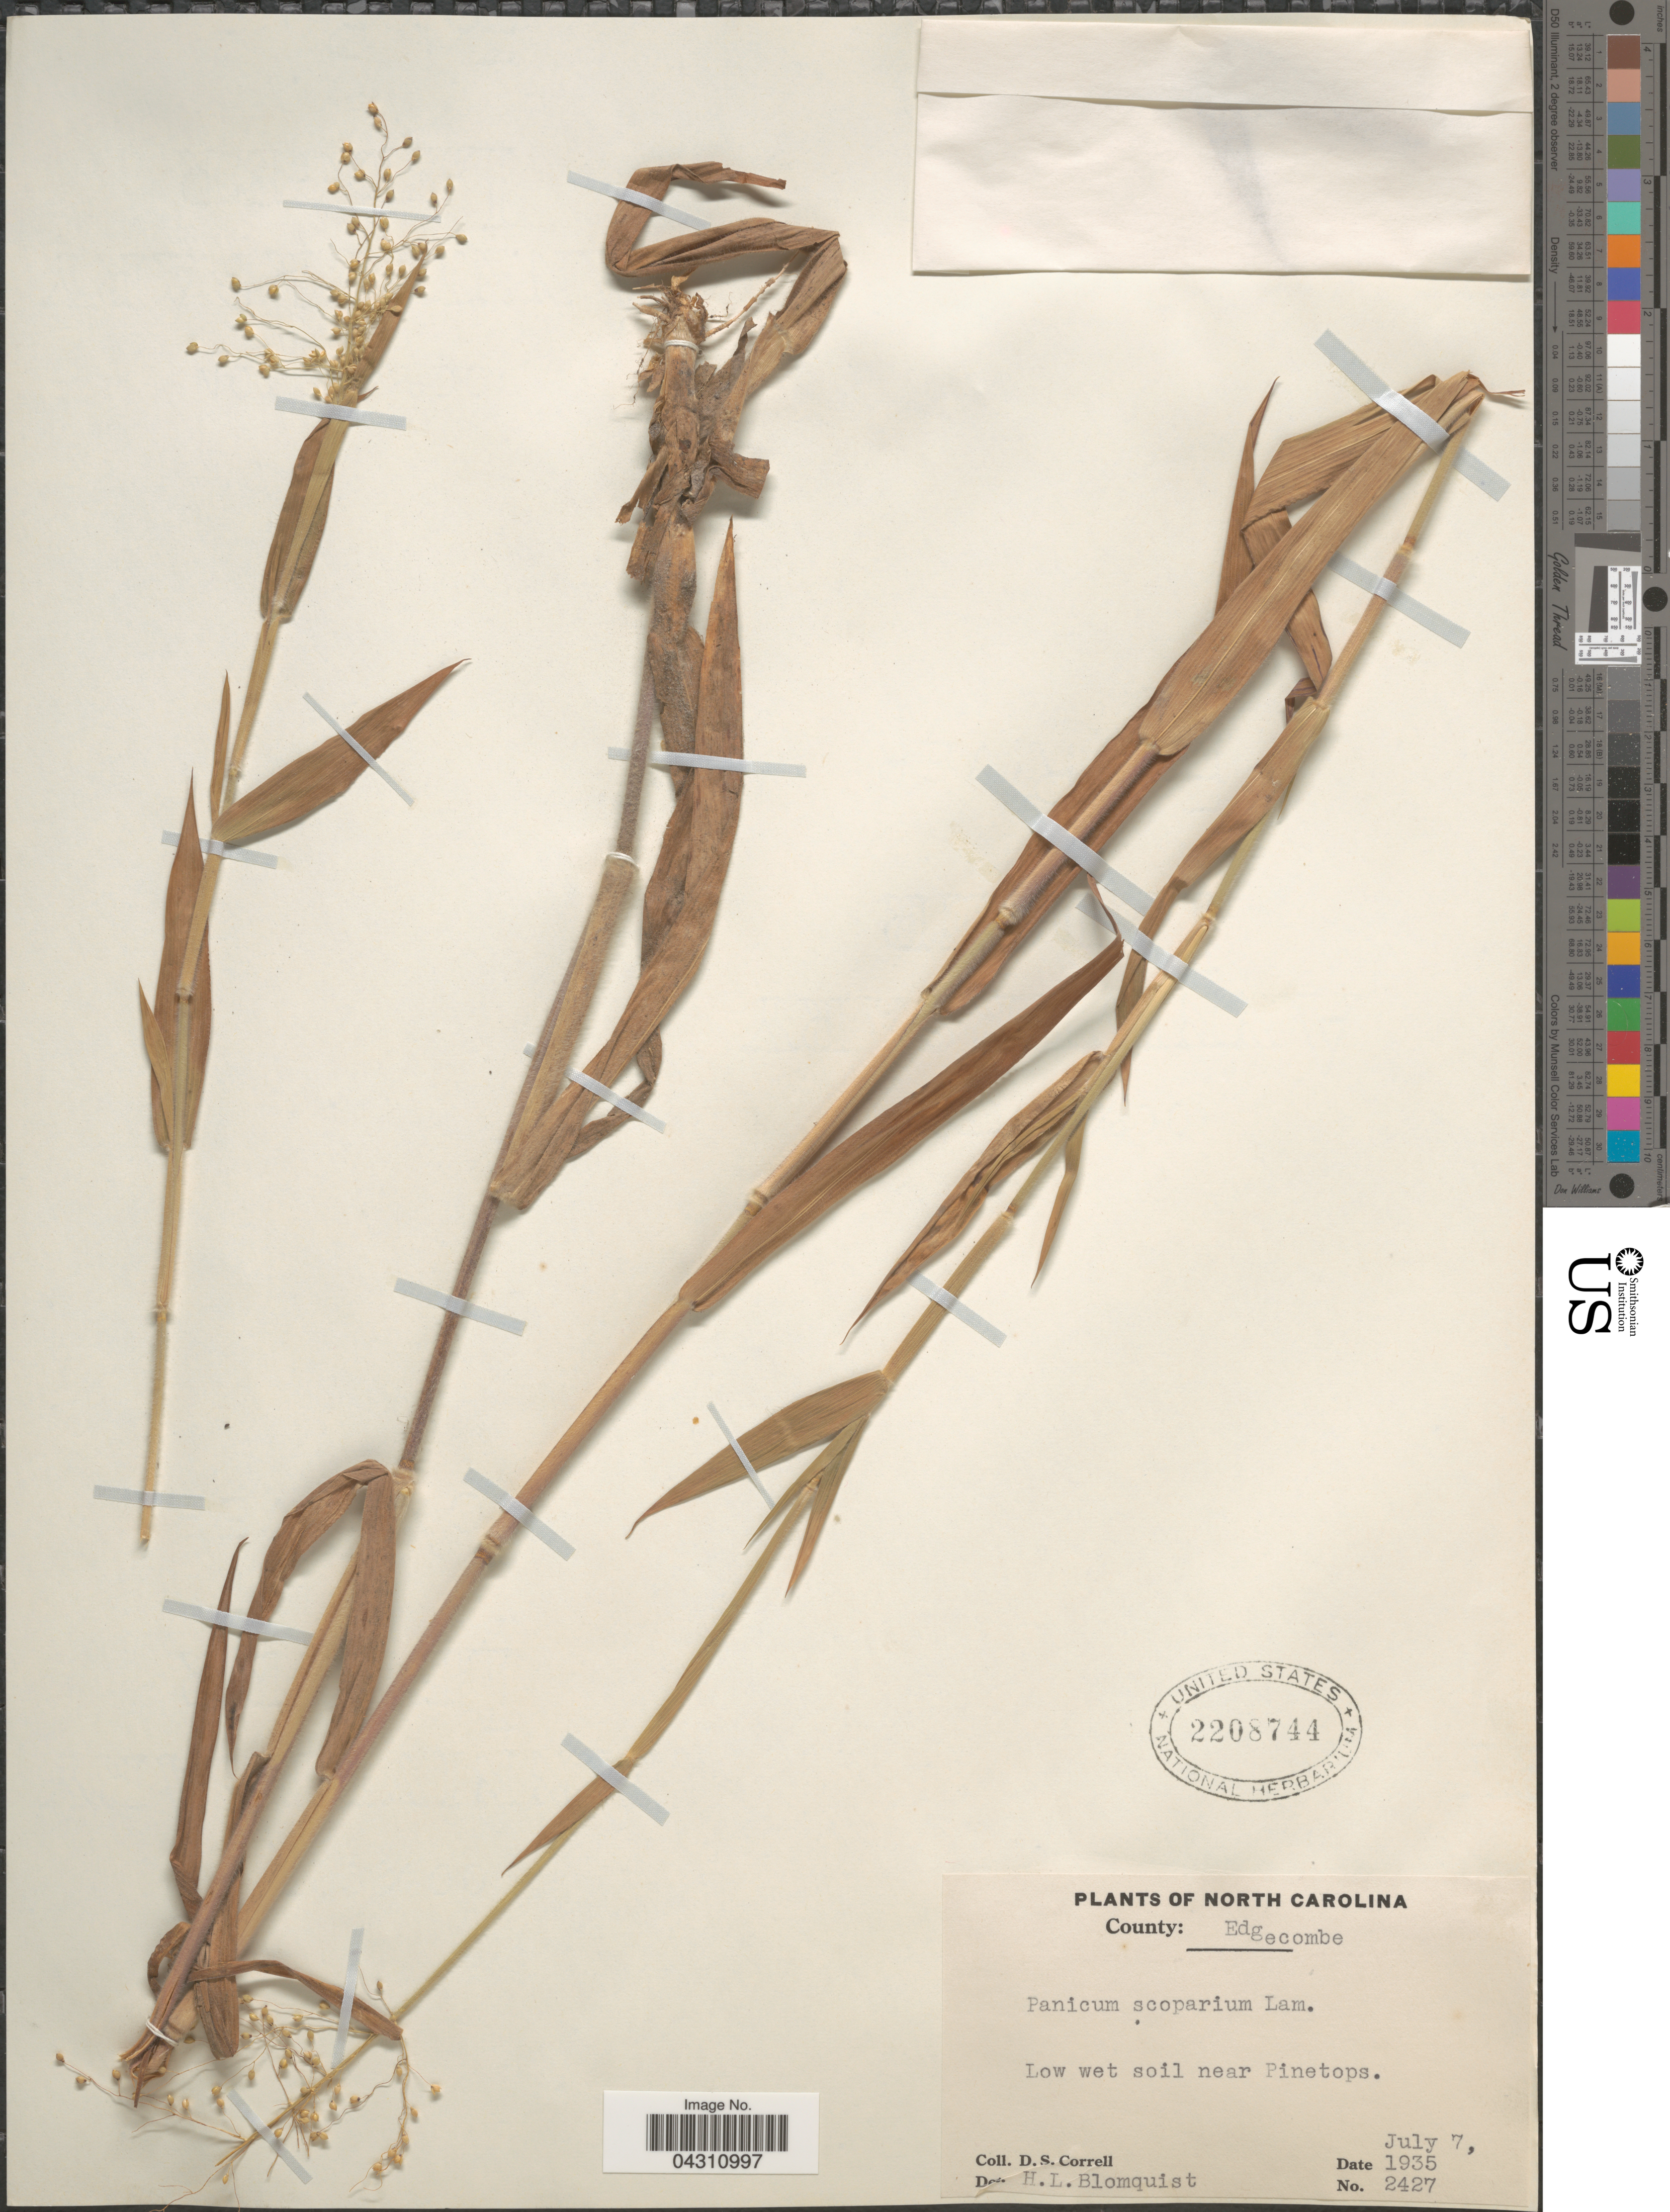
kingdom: Plantae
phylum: Tracheophyta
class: Liliopsida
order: Poales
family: Poaceae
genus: Dichanthelium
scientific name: Dichanthelium scoparium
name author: (Lam.) Gould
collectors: D. S. Correll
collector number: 2427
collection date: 1935-07-07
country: United States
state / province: North Carolina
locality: County: Edgecombe. Low wet soil near Pinetops.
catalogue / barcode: US 2208744